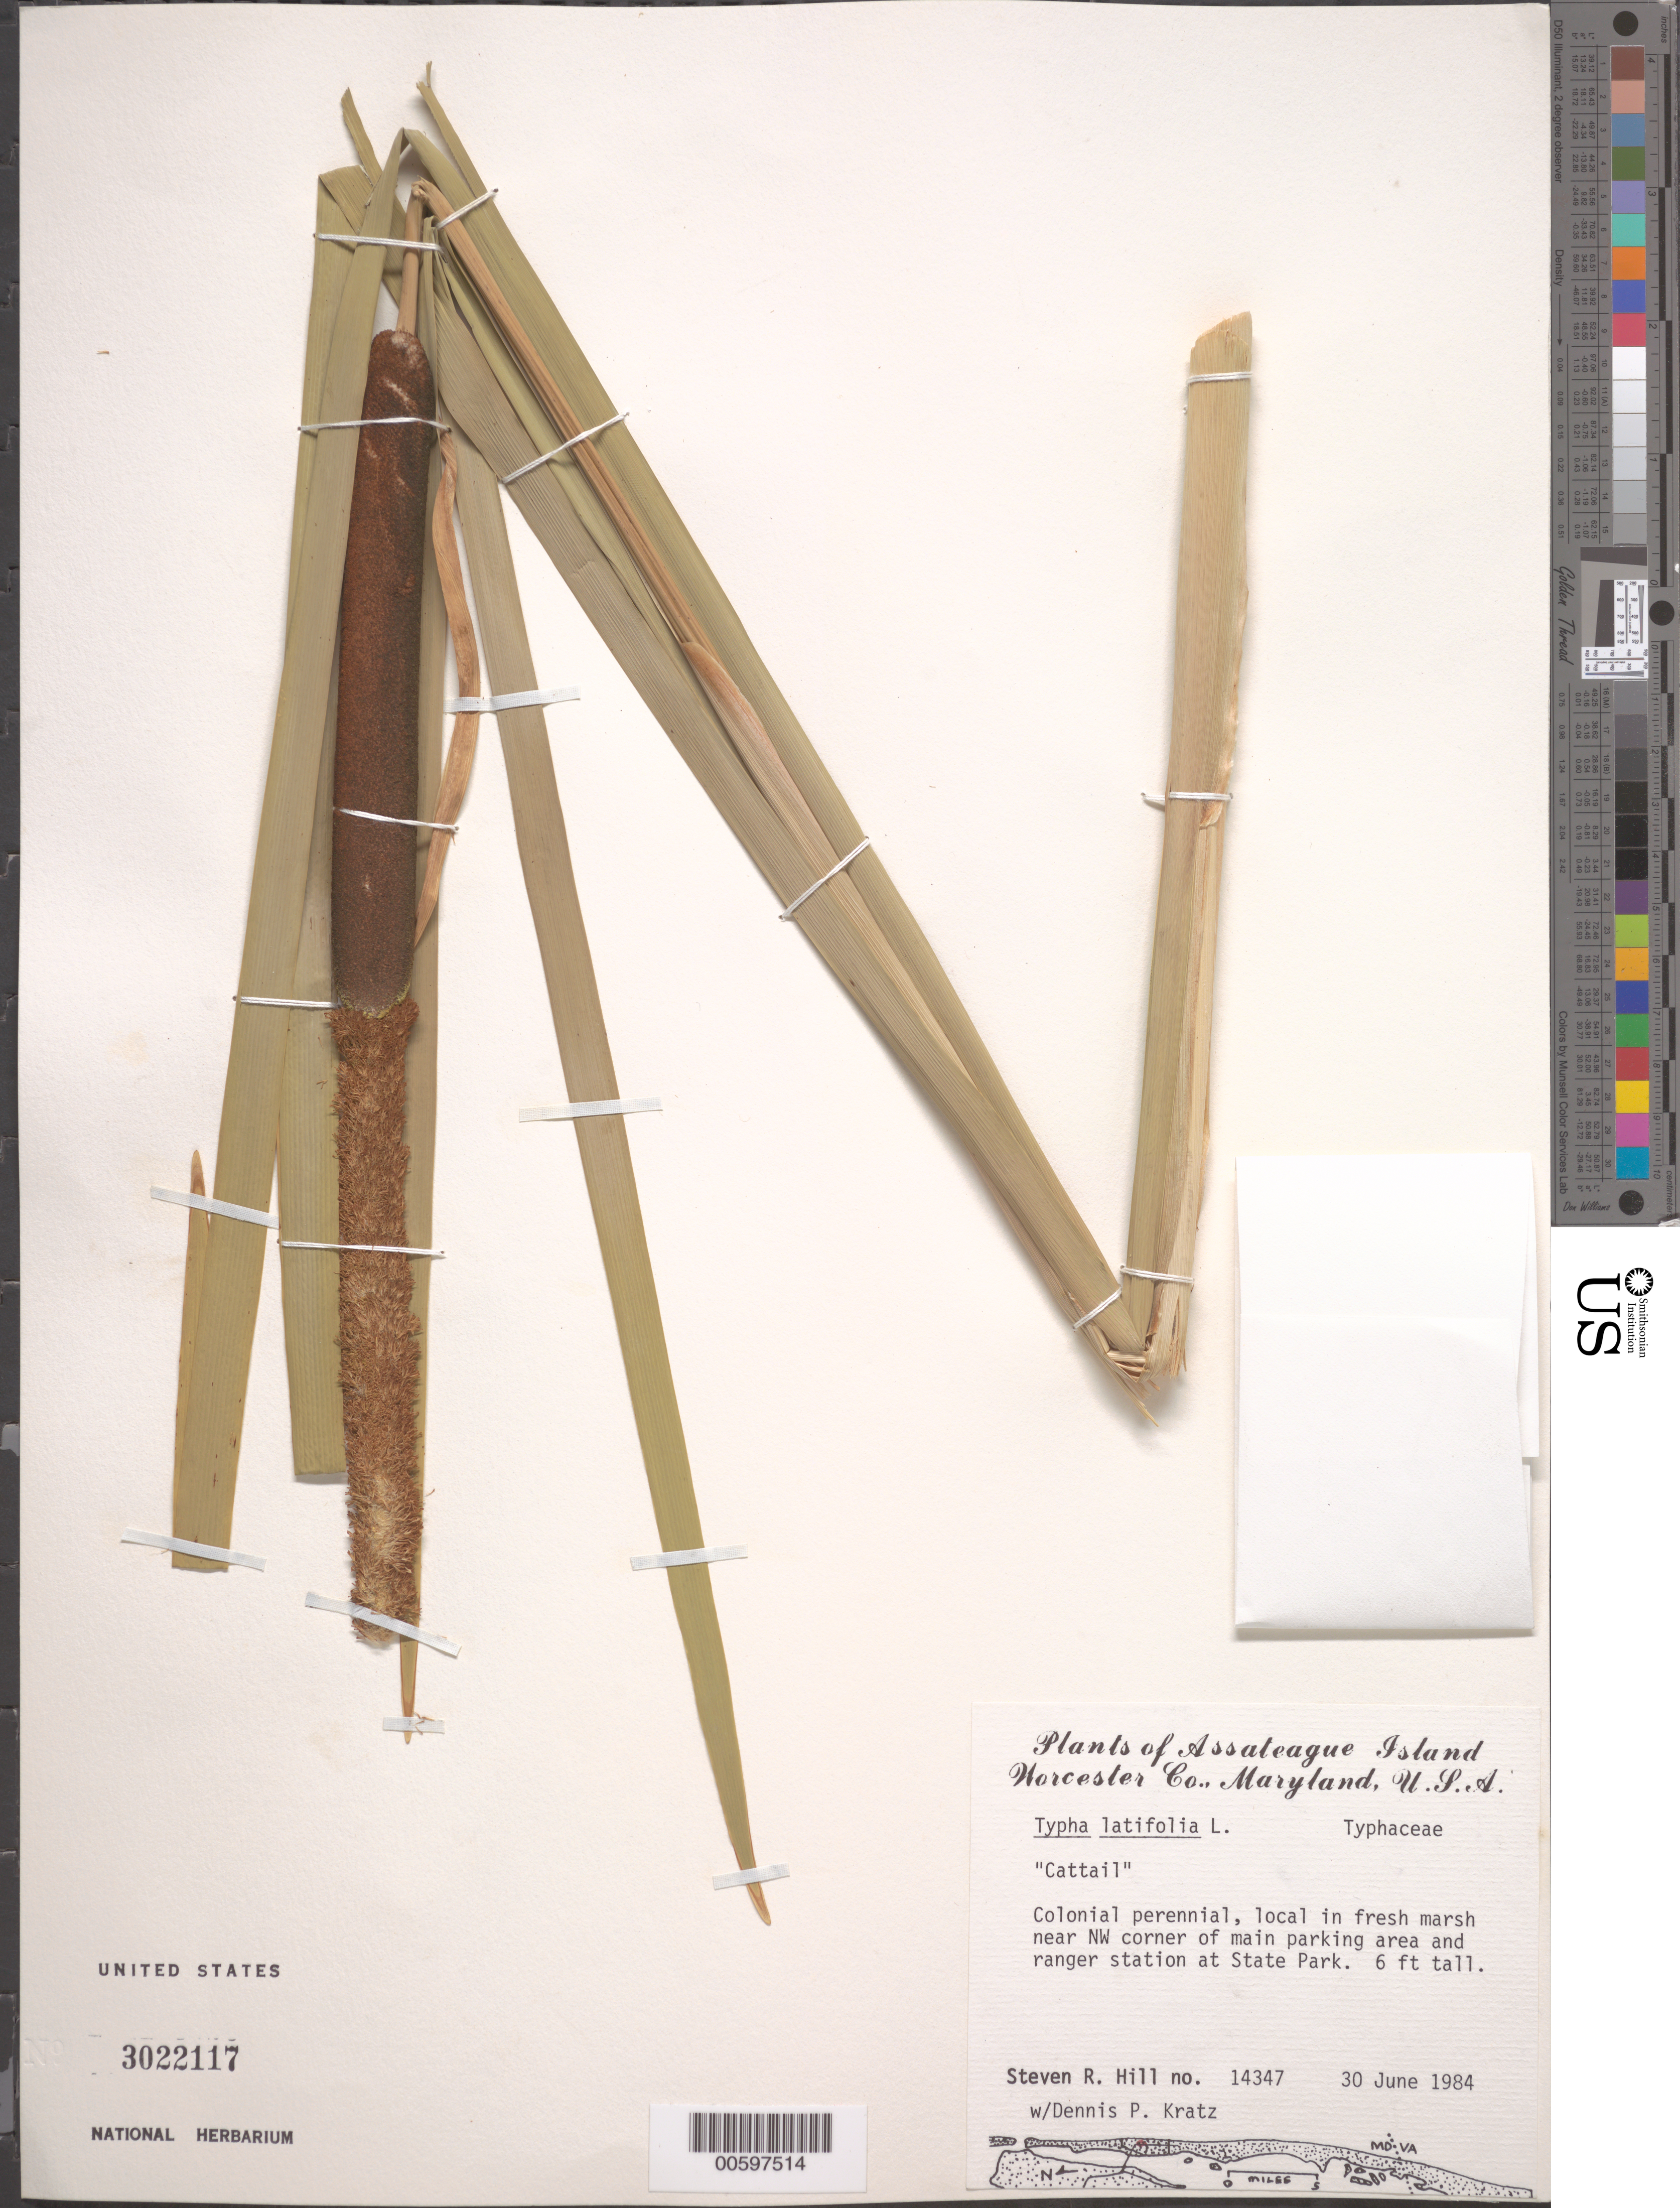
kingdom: Plantae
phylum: Tracheophyta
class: Liliopsida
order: Poales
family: Typhaceae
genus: Typha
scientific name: Typha latifolia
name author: L.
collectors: S. R. Hill & D. Kratz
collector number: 14347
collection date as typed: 30 Jun 1984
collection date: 1984-06-30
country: United States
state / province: Maryland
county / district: Worcester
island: Assateague Island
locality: State Park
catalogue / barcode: US 3022117